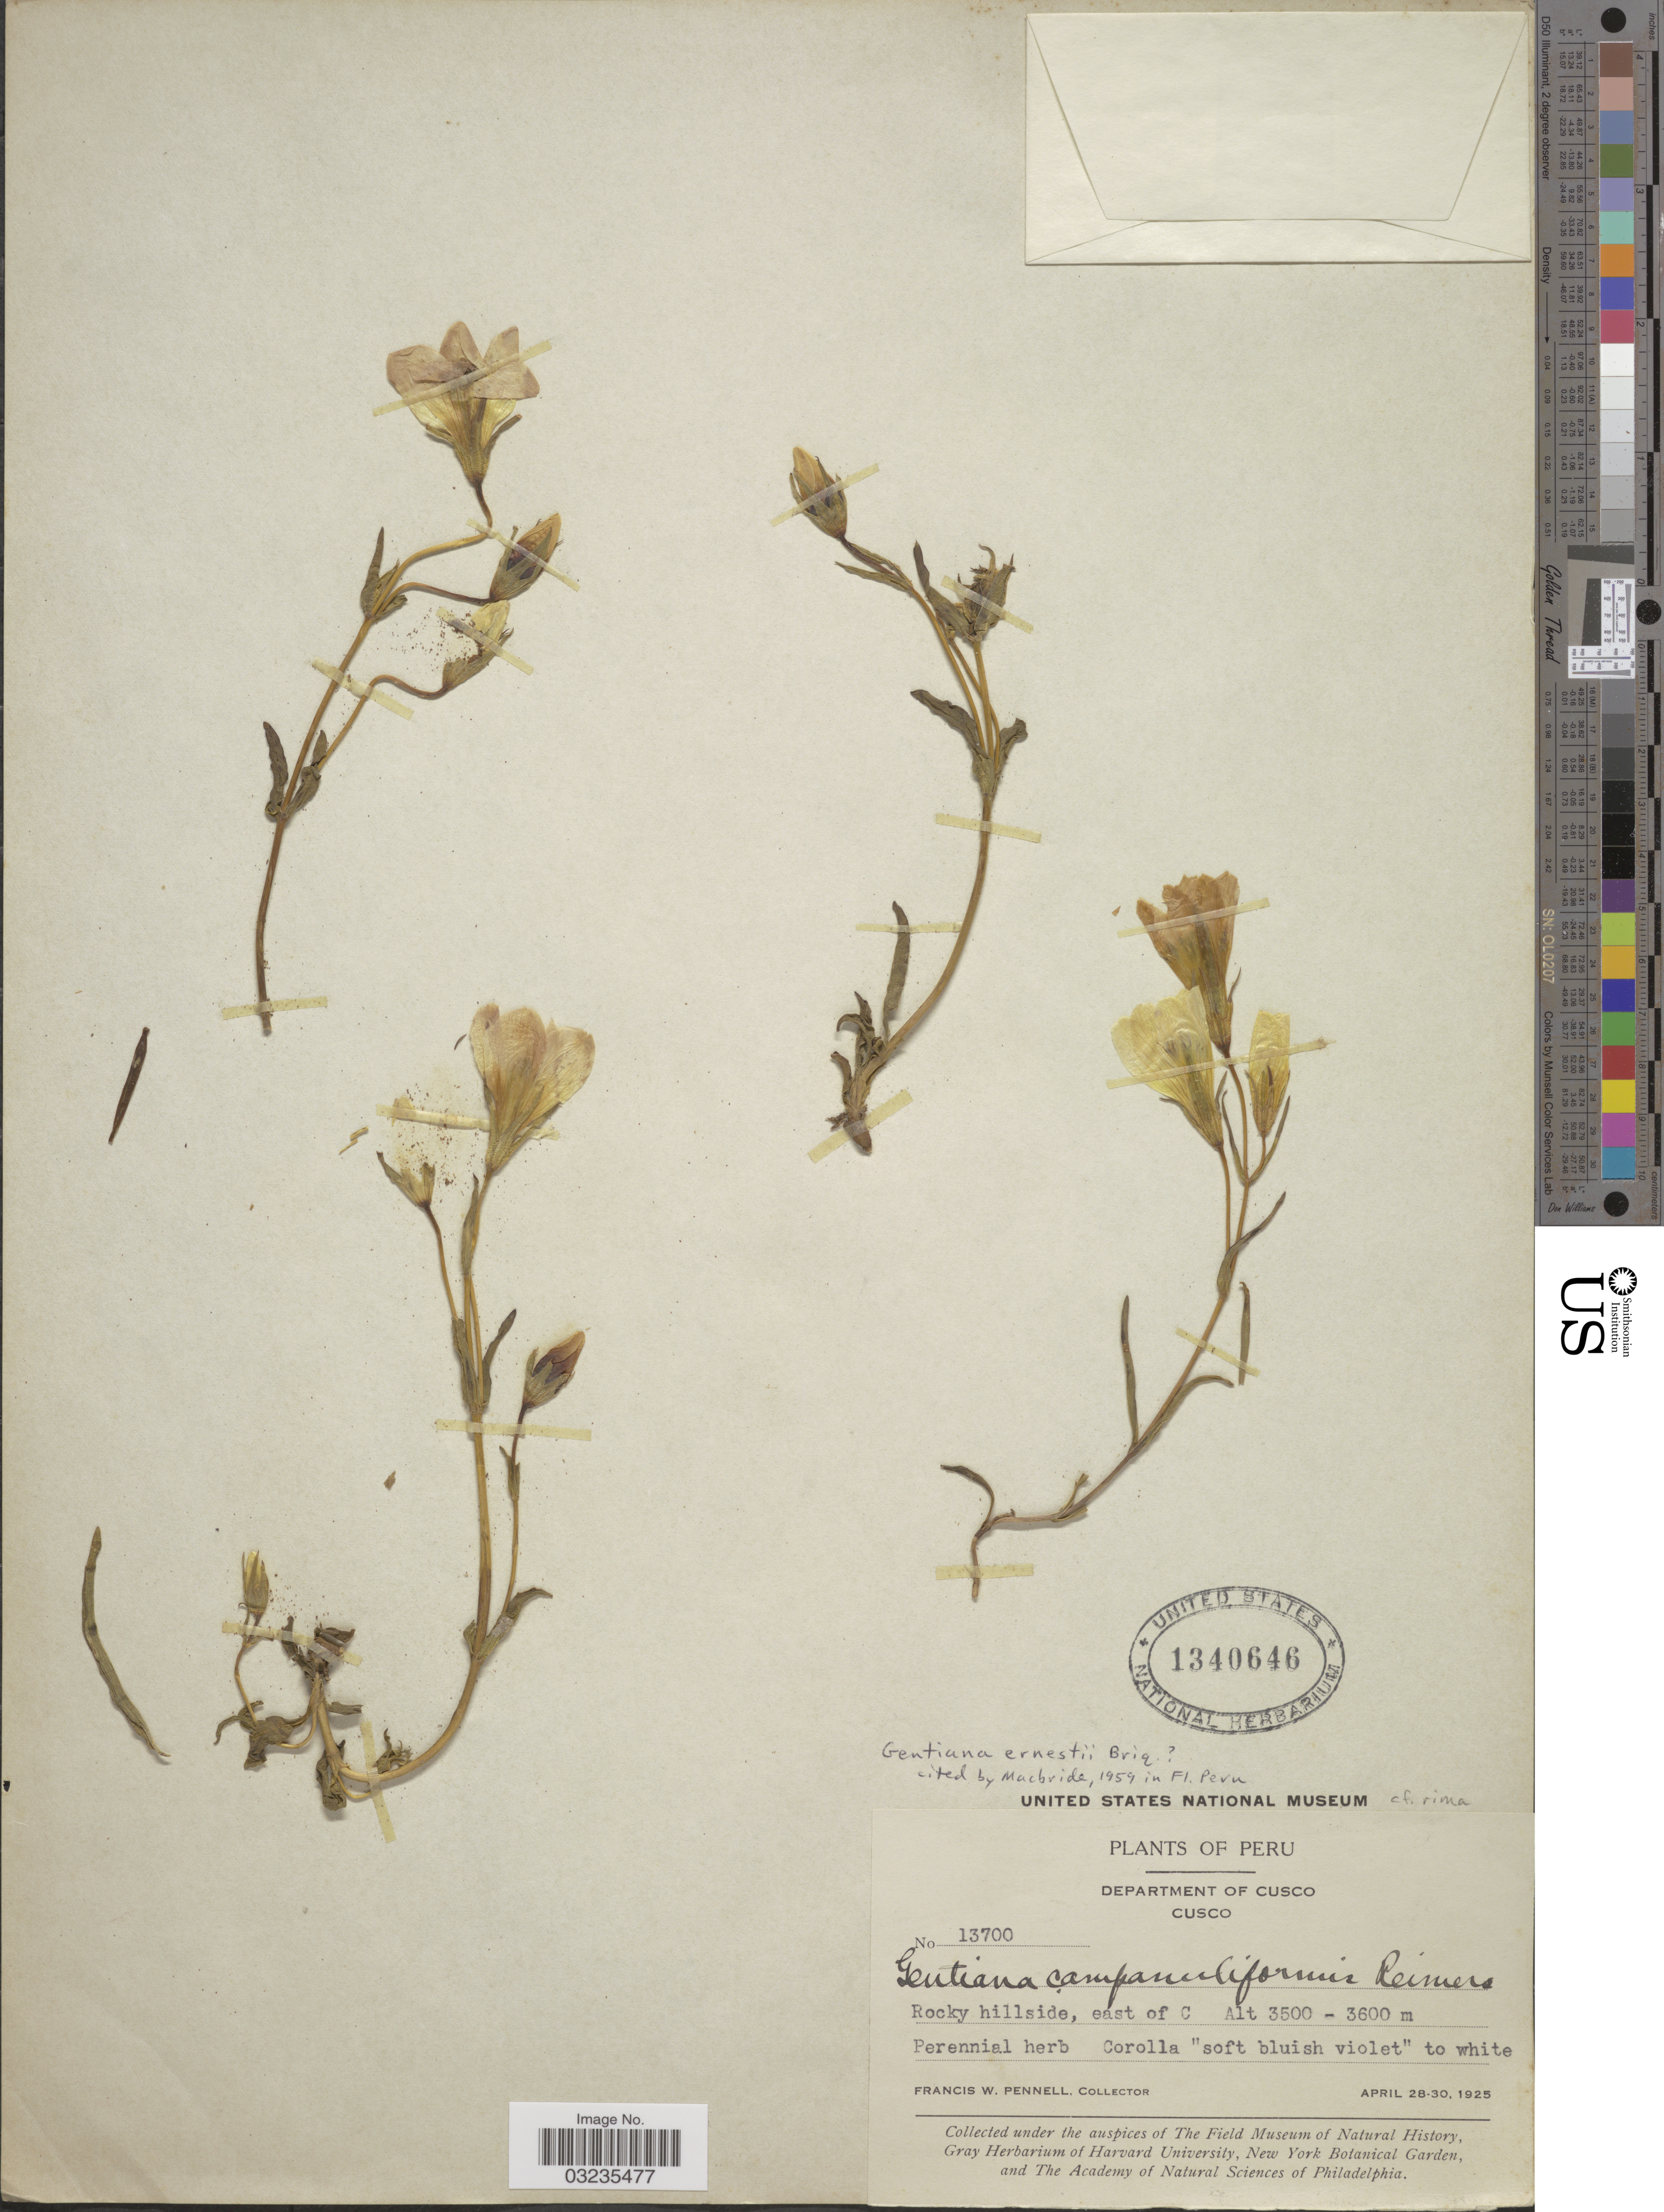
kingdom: Plantae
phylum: Tracheophyta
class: Magnoliopsida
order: Gentianales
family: Gentianaceae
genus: Gentiana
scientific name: Gentiana ernestii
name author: Briq.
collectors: F. W. Pennell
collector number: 13700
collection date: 1925-04-28/1925-04-30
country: Peru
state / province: Cusco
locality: Department of Cusco. Cusco. East of C.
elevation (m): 3500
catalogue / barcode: US 1340646